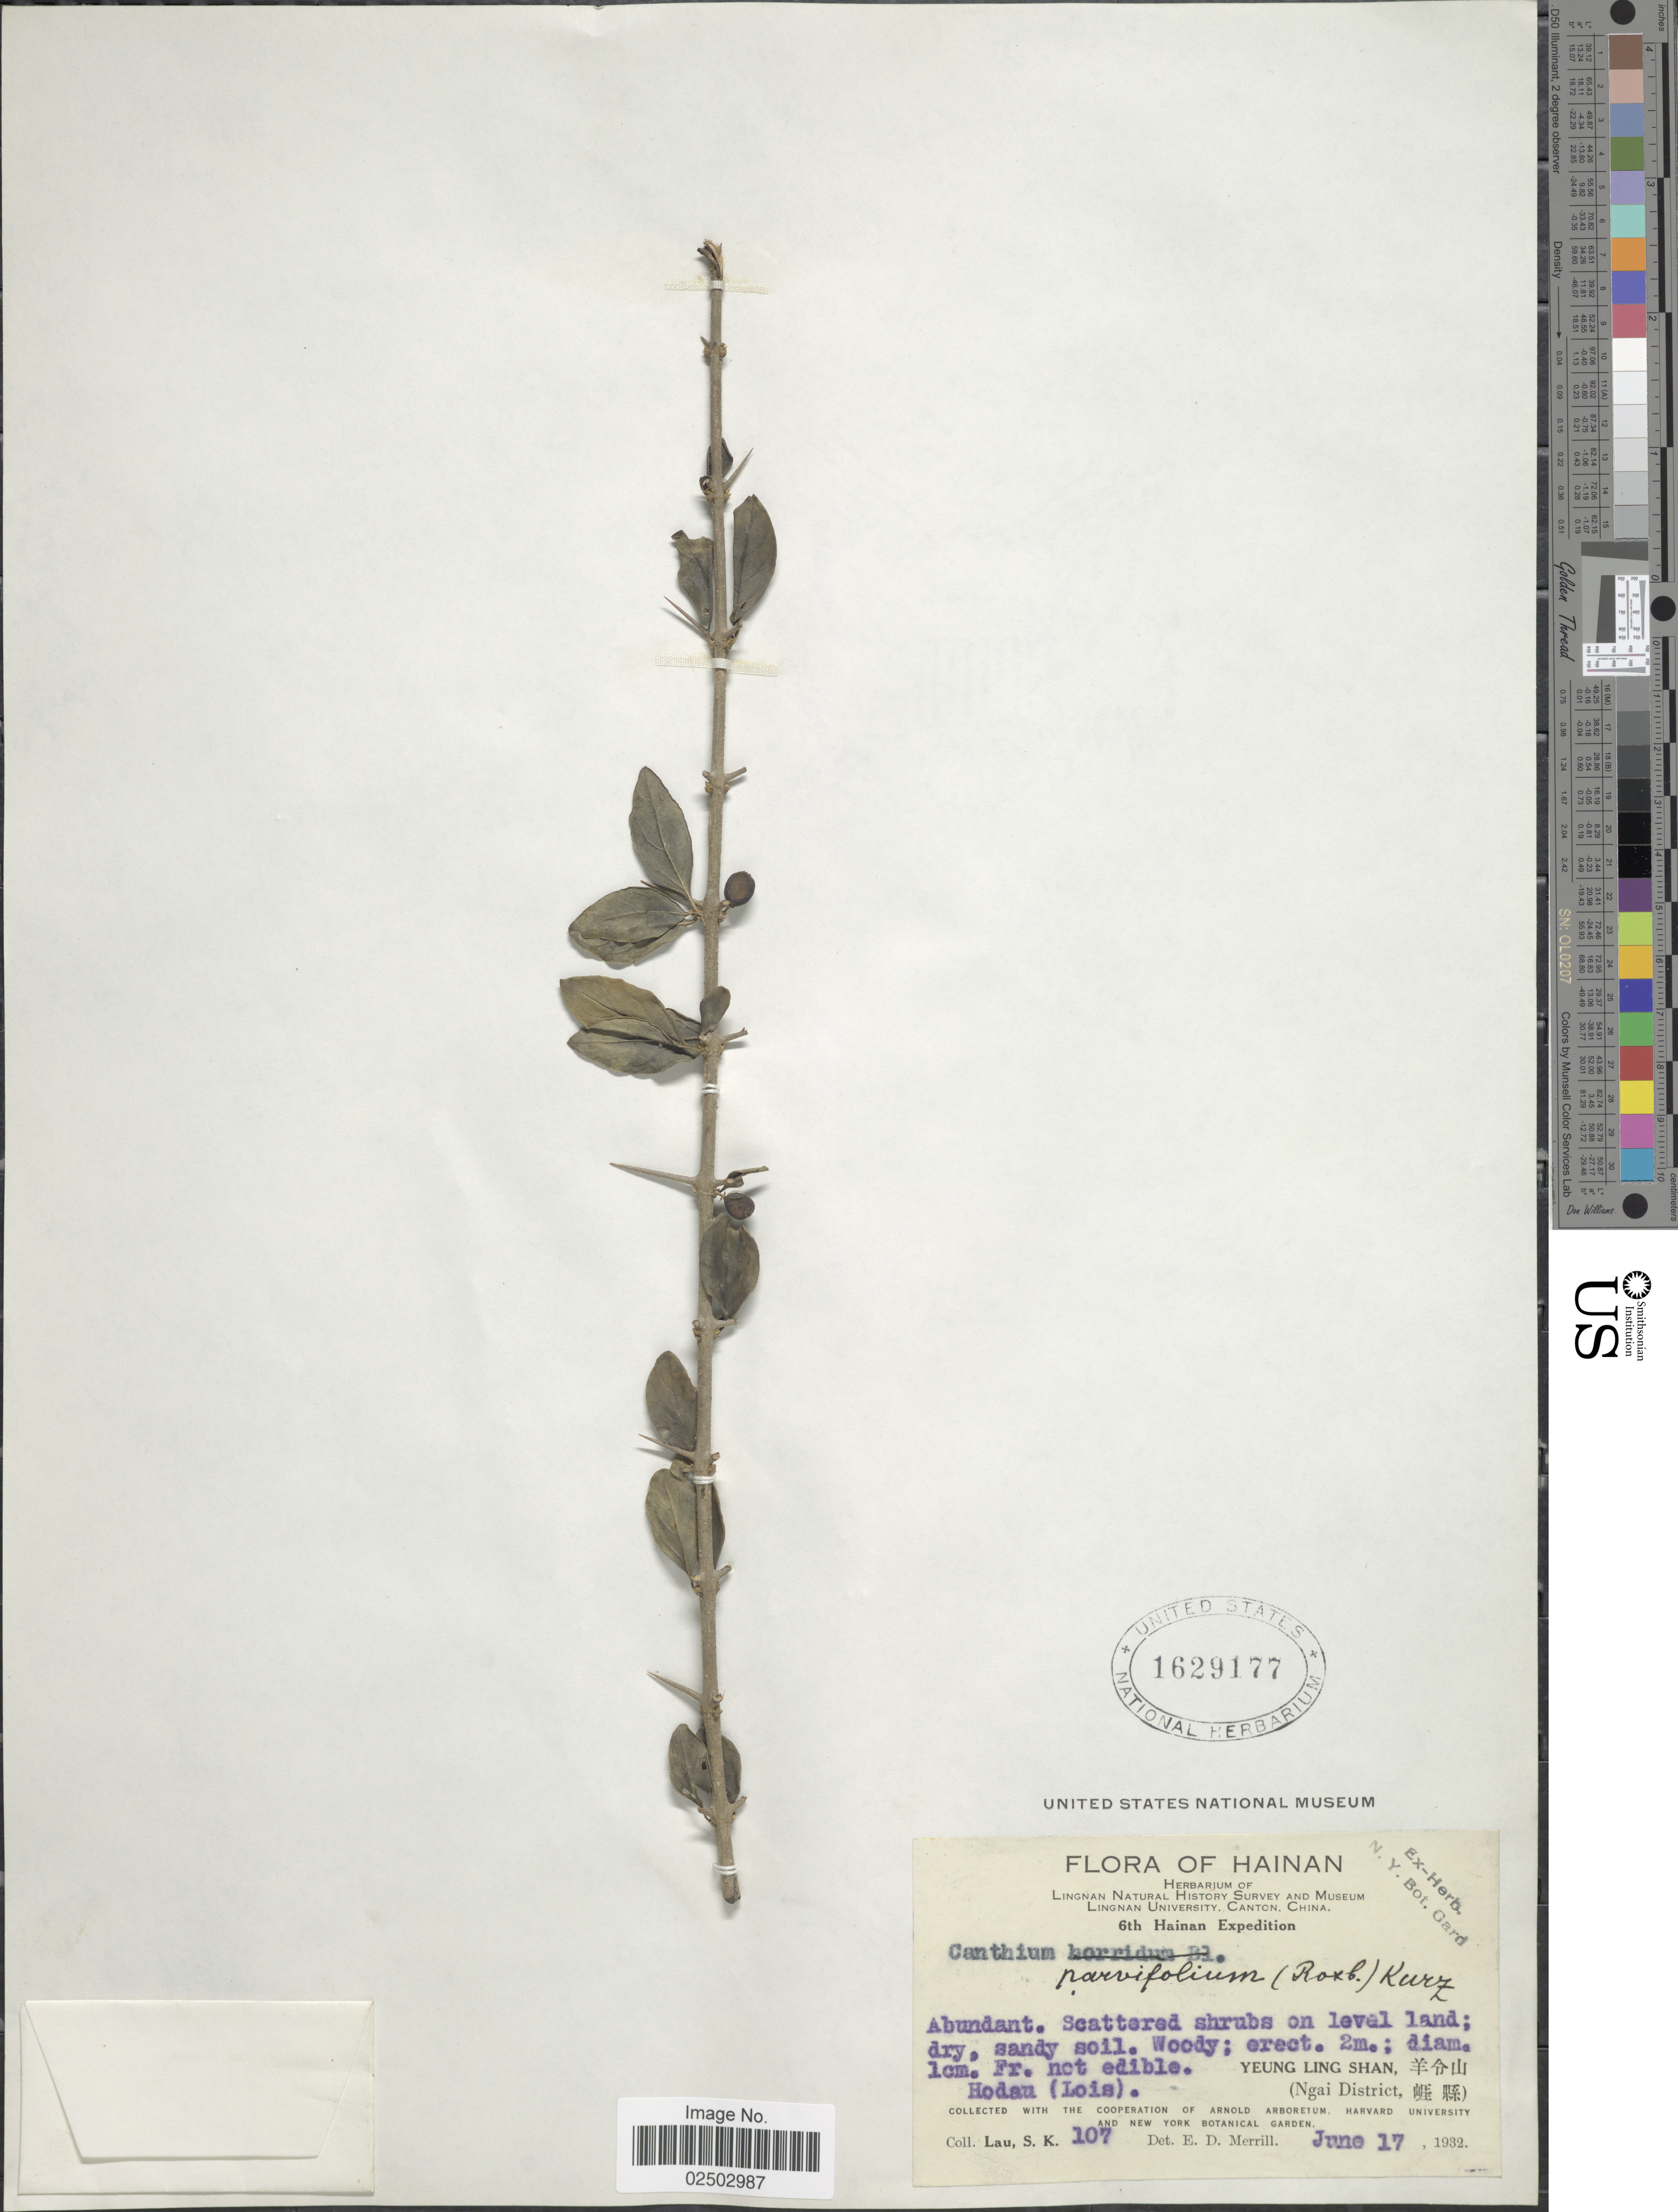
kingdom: Plantae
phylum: Tracheophyta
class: Magnoliopsida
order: Gentianales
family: Rubiaceae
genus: Canthium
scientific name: Canthium parvifolium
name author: Roxb.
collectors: S. K. Lau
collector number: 107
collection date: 1932-06-17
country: China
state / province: Guangdong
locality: Yeung Ling Shan (Ngai District) Hodan (Lois)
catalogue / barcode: US 1629177